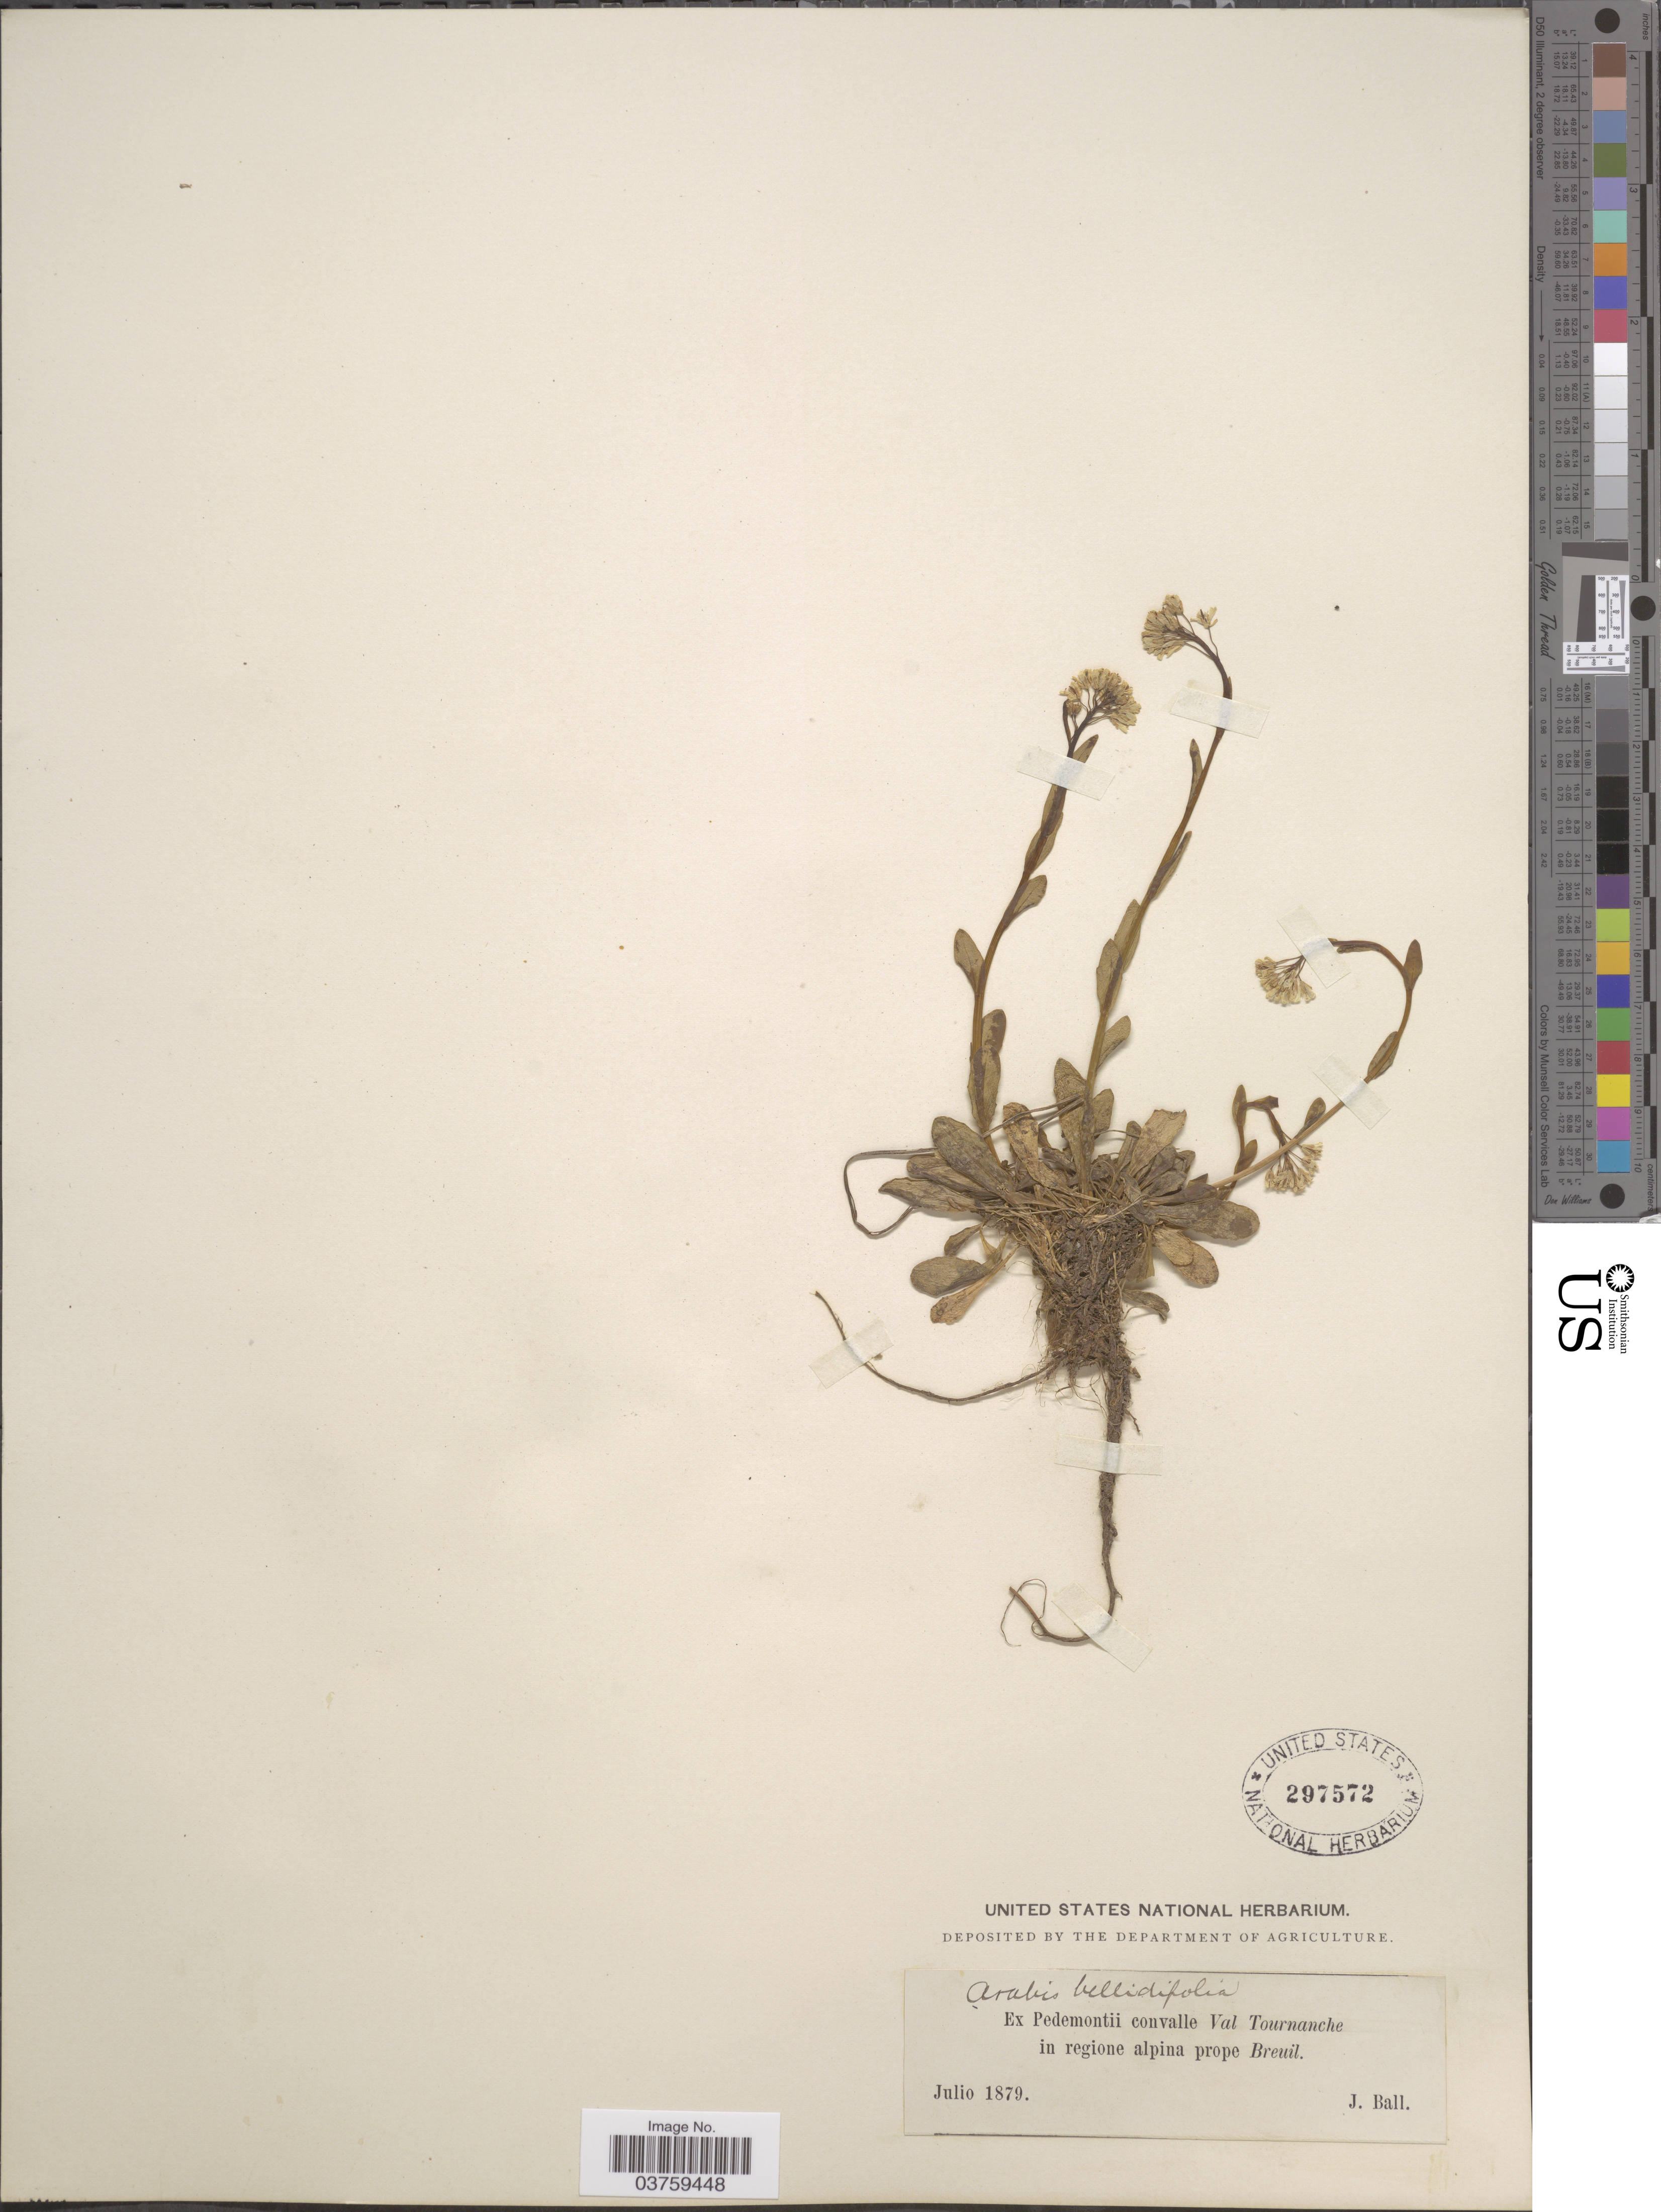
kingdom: Plantae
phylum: Tracheophyta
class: Magnoliopsida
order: Brassicales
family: Brassicaceae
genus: Arabis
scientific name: Arabis bellidifolia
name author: Crantz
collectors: J. Ball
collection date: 1879-07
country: Italy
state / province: Piedmont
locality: Ex Pedemontii convalle Val Tournanche in regione alpina prope Breuil.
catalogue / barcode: US 297572